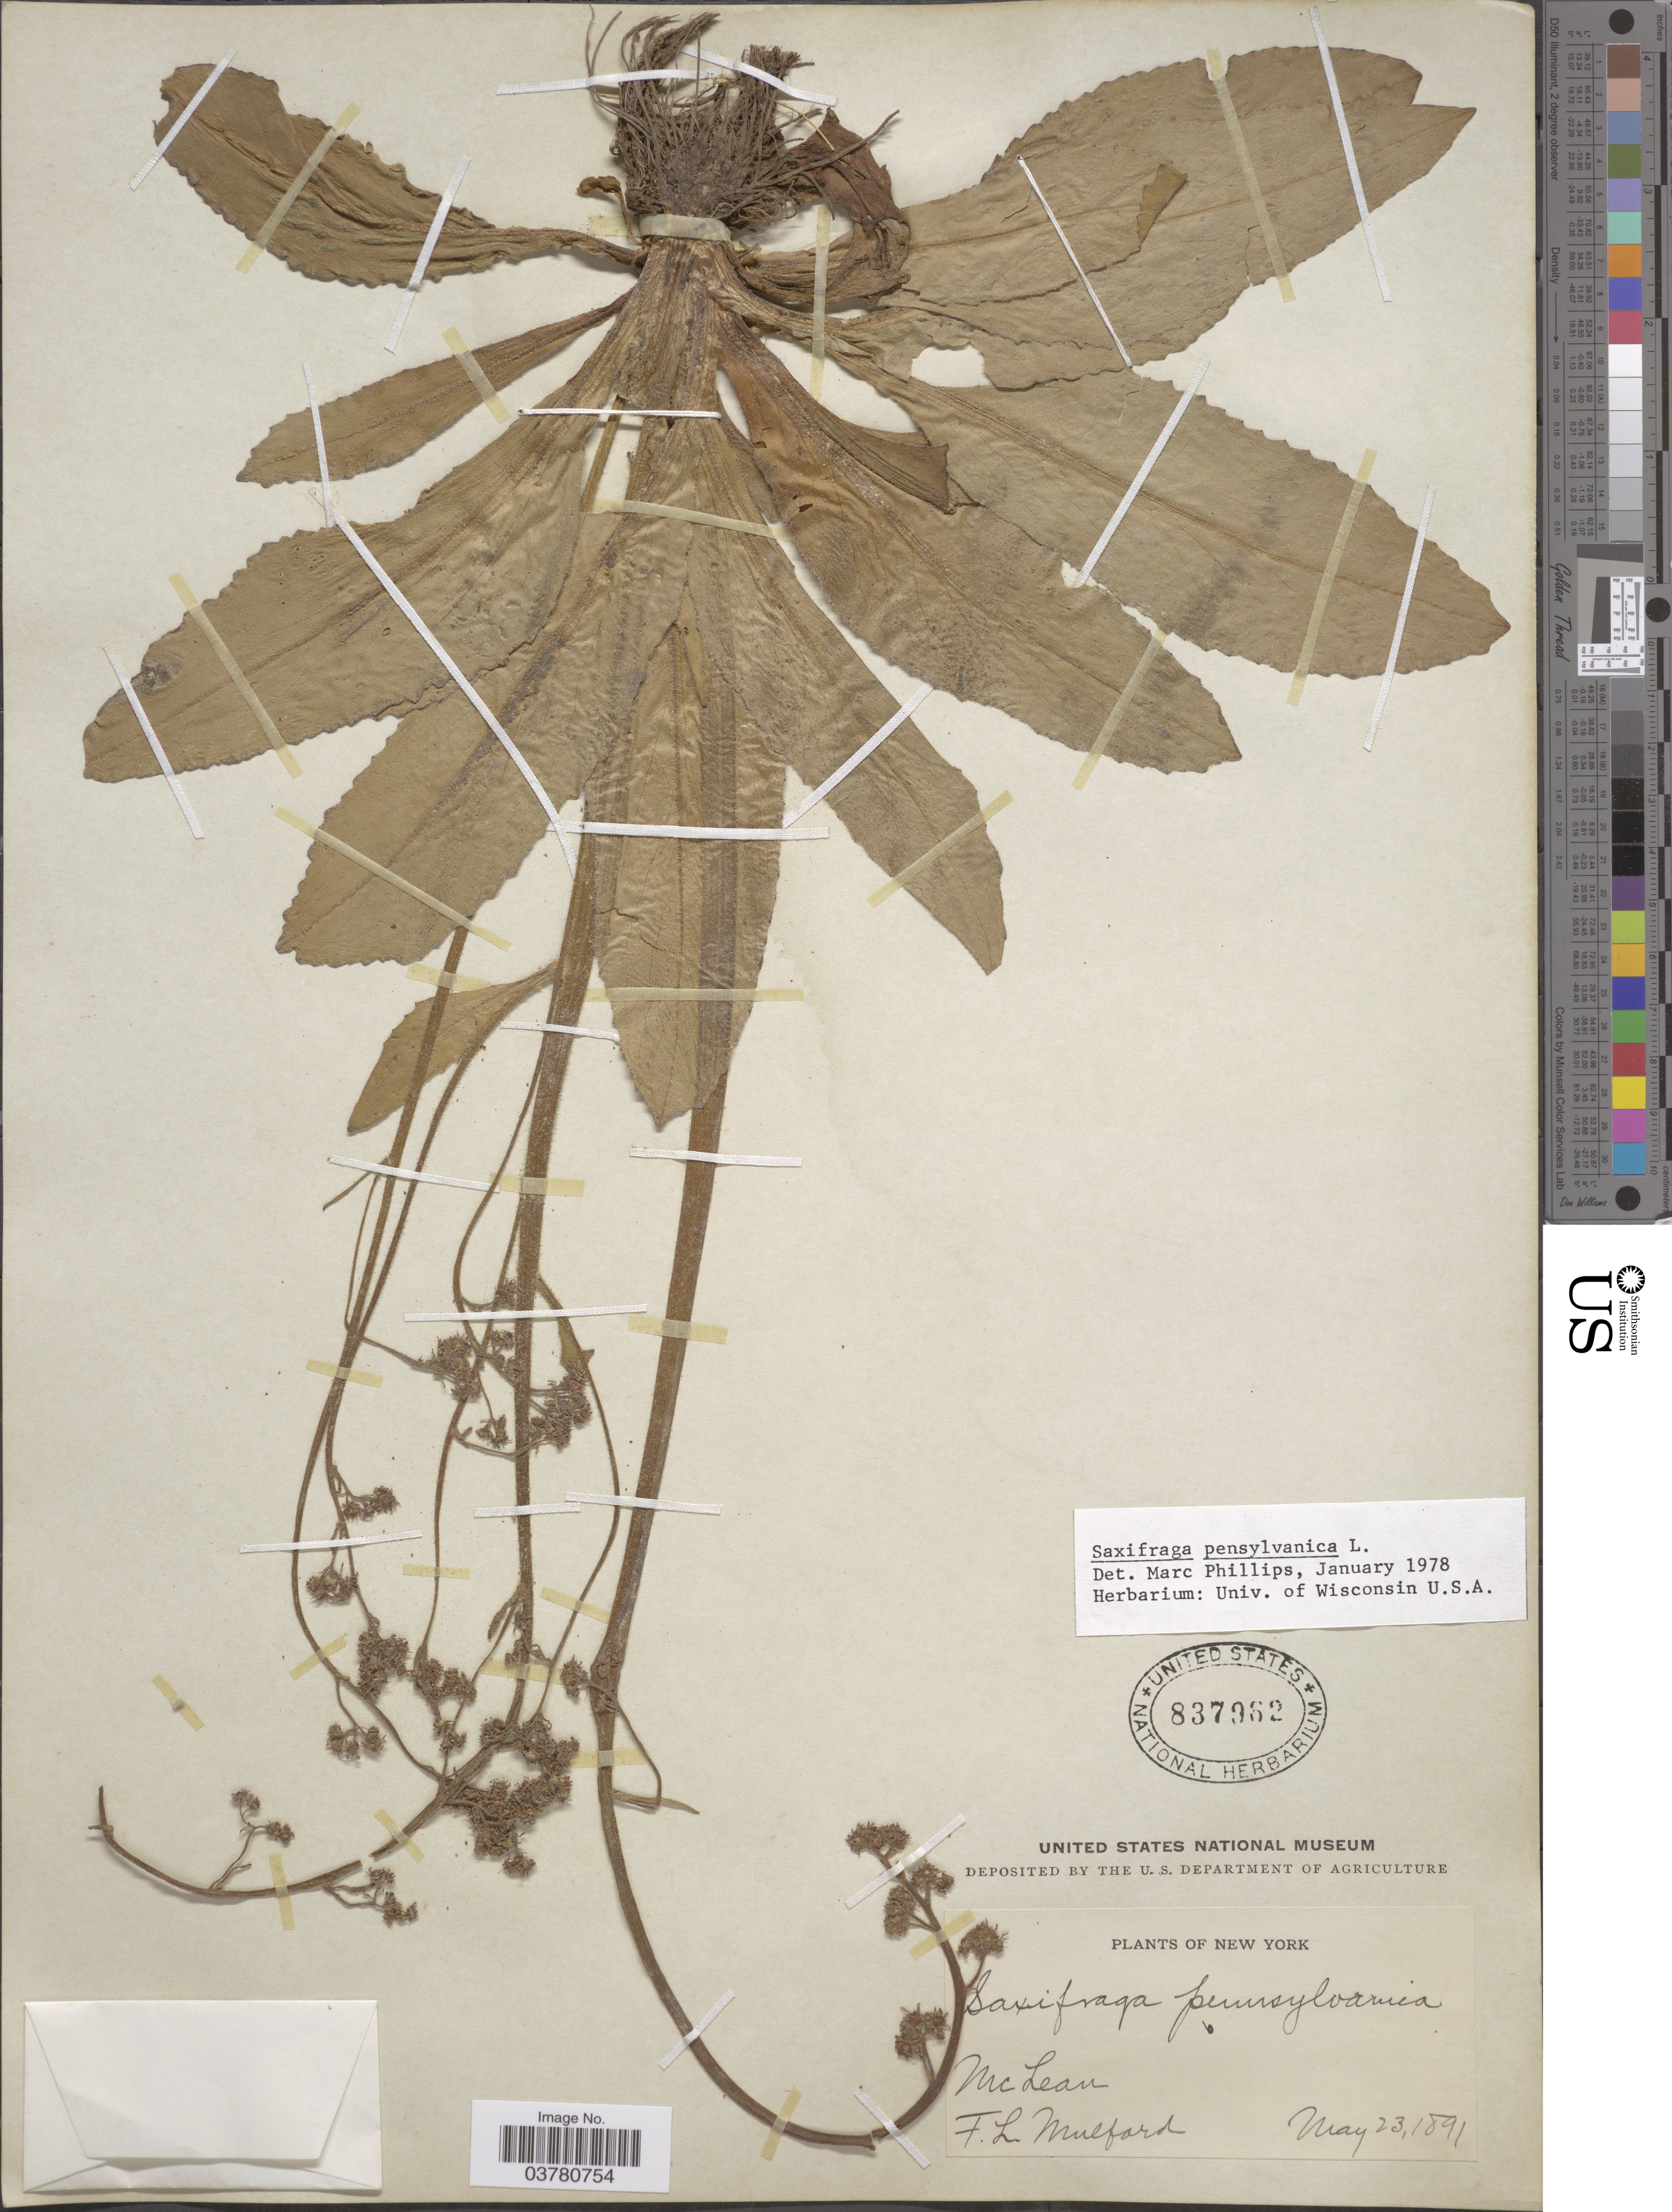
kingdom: Plantae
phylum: Tracheophyta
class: Magnoliopsida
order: Saxifragales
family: Saxifragaceae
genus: Micranthes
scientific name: Micranthes pensylvanica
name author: (L.) Haw.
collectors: F. Mulford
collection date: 1891-05-23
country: United States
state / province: New York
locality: McLean.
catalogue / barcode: US 837962